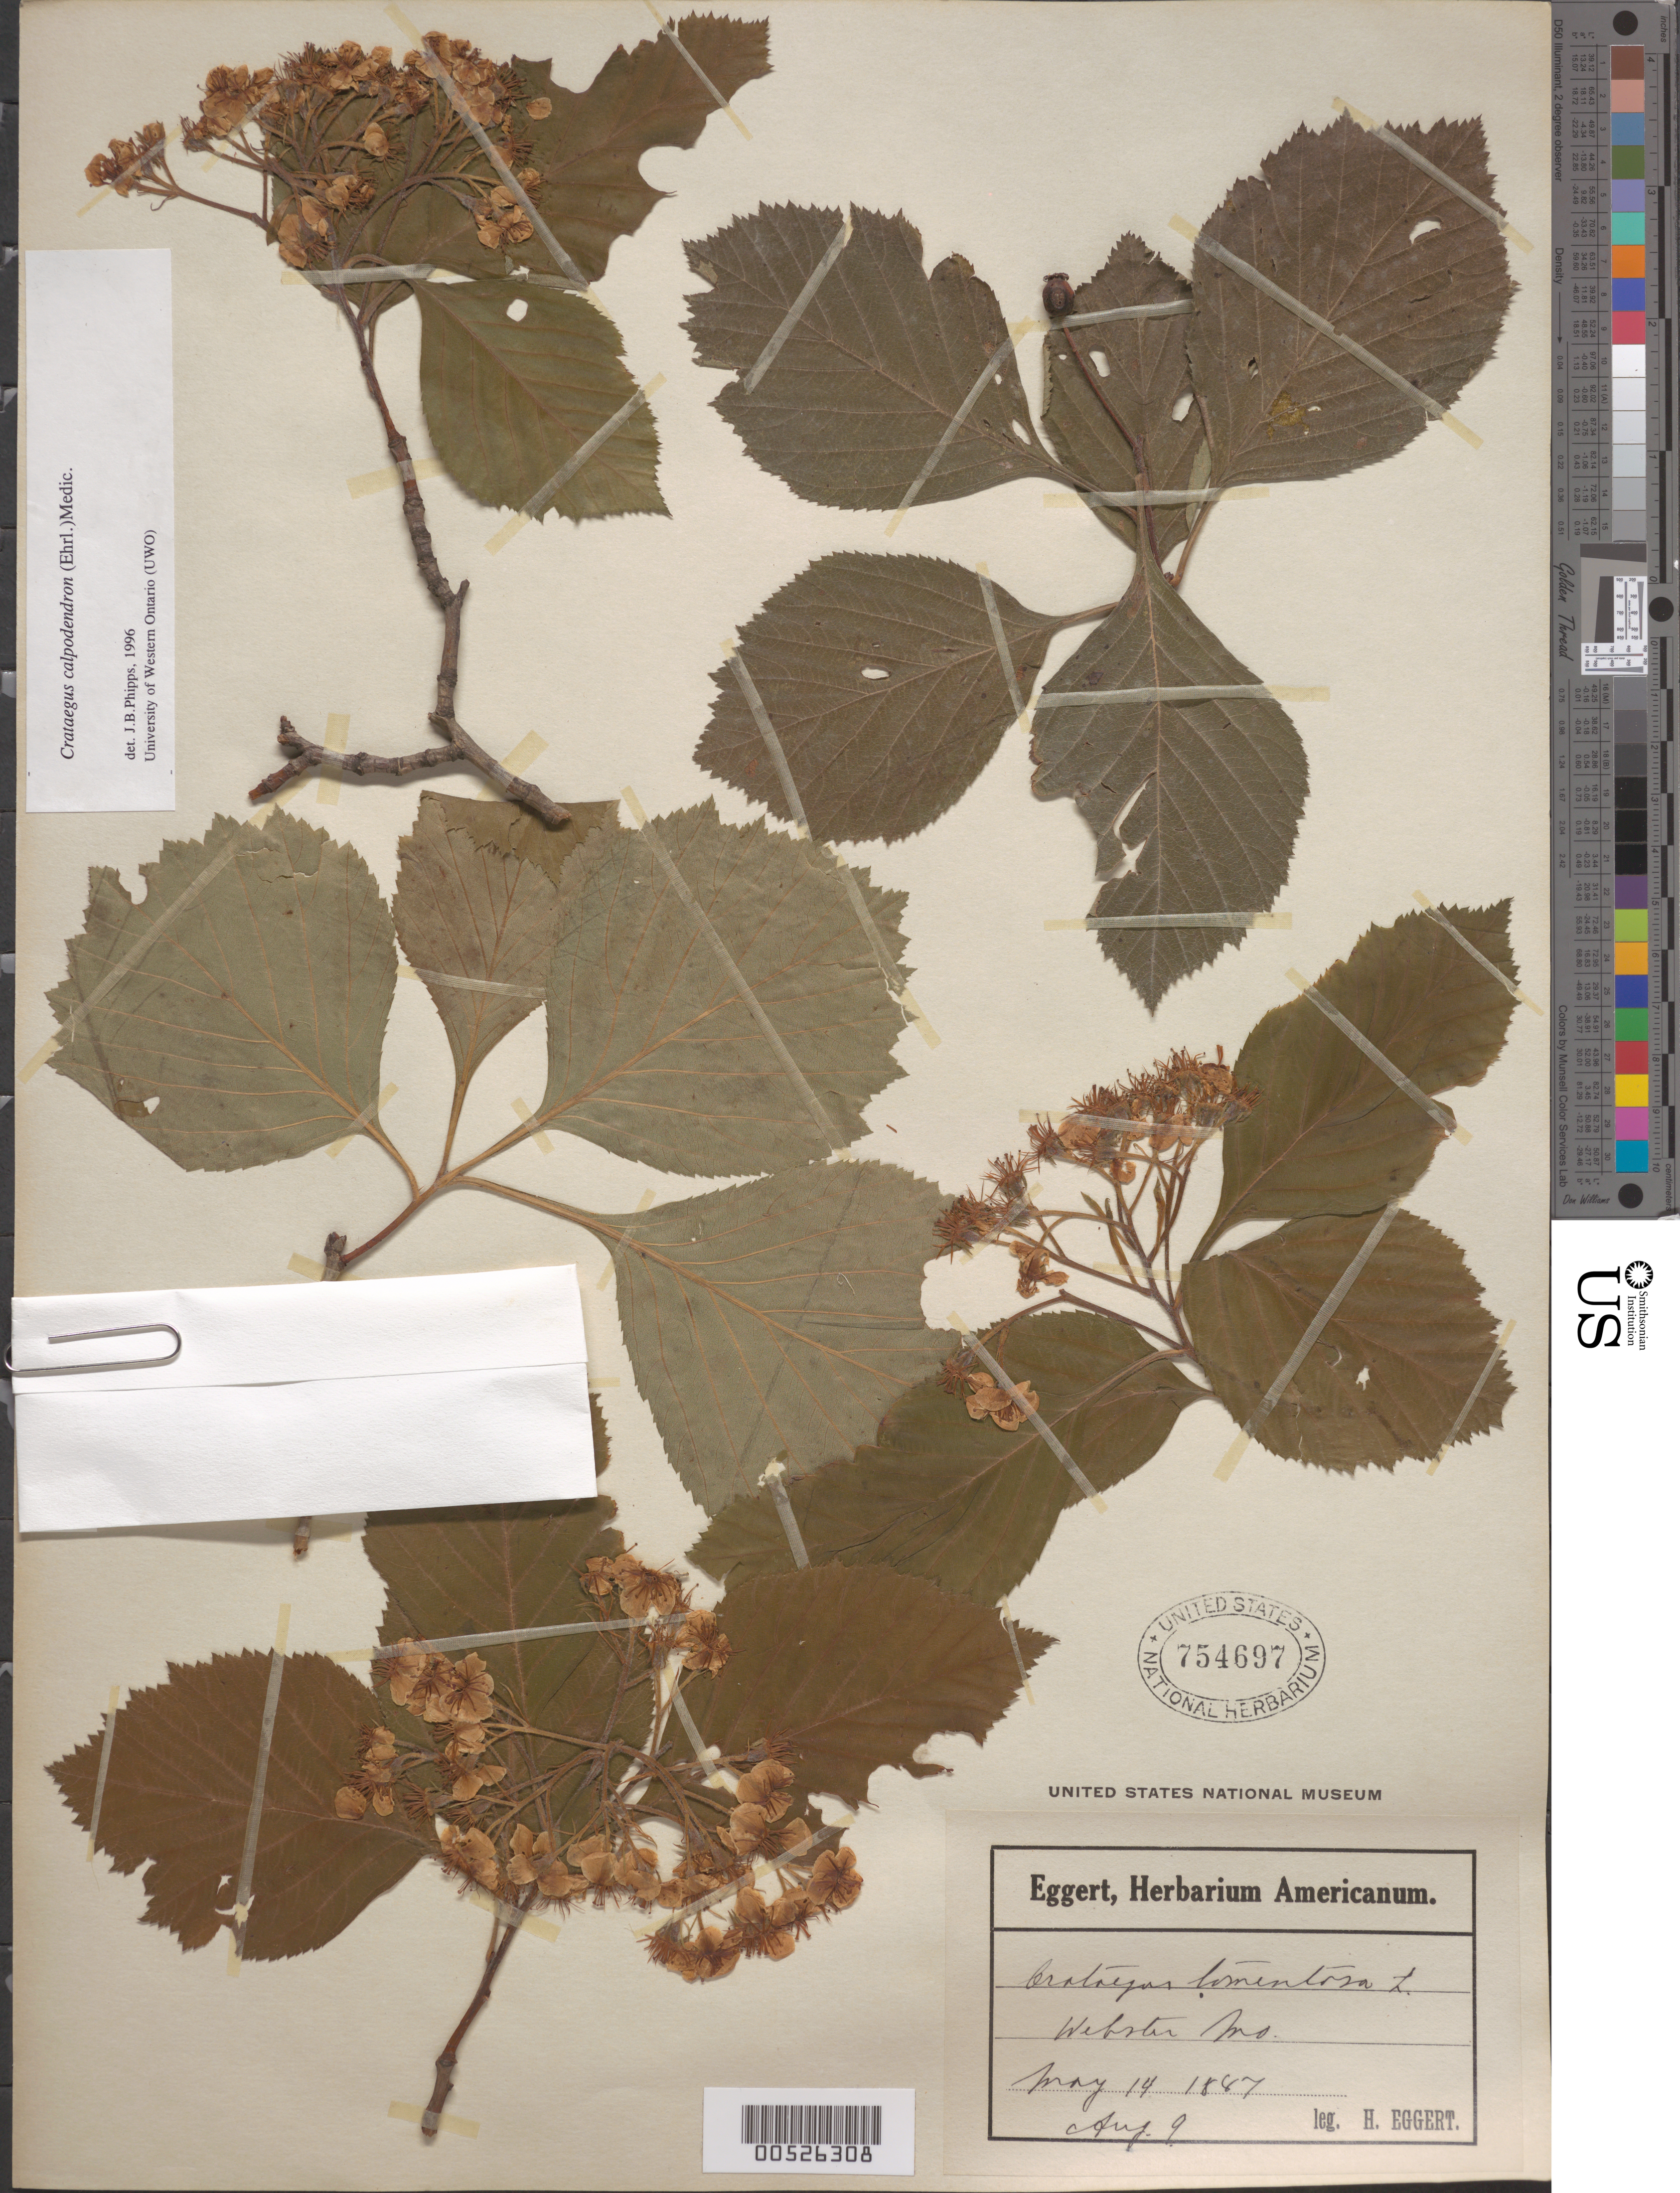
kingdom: Plantae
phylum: Tracheophyta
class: Magnoliopsida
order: Rosales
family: Rosaceae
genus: Crataegus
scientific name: Crataegus calpodendron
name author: (Ehrh.) Medik.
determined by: Phipps, James B., (UWO), University of Western Ontario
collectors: H. Eggert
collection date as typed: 14 May 1887 and 09 Aug 1887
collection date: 1887-05-14,1887-08-09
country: United States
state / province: Missouri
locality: Webster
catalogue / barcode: US 754697